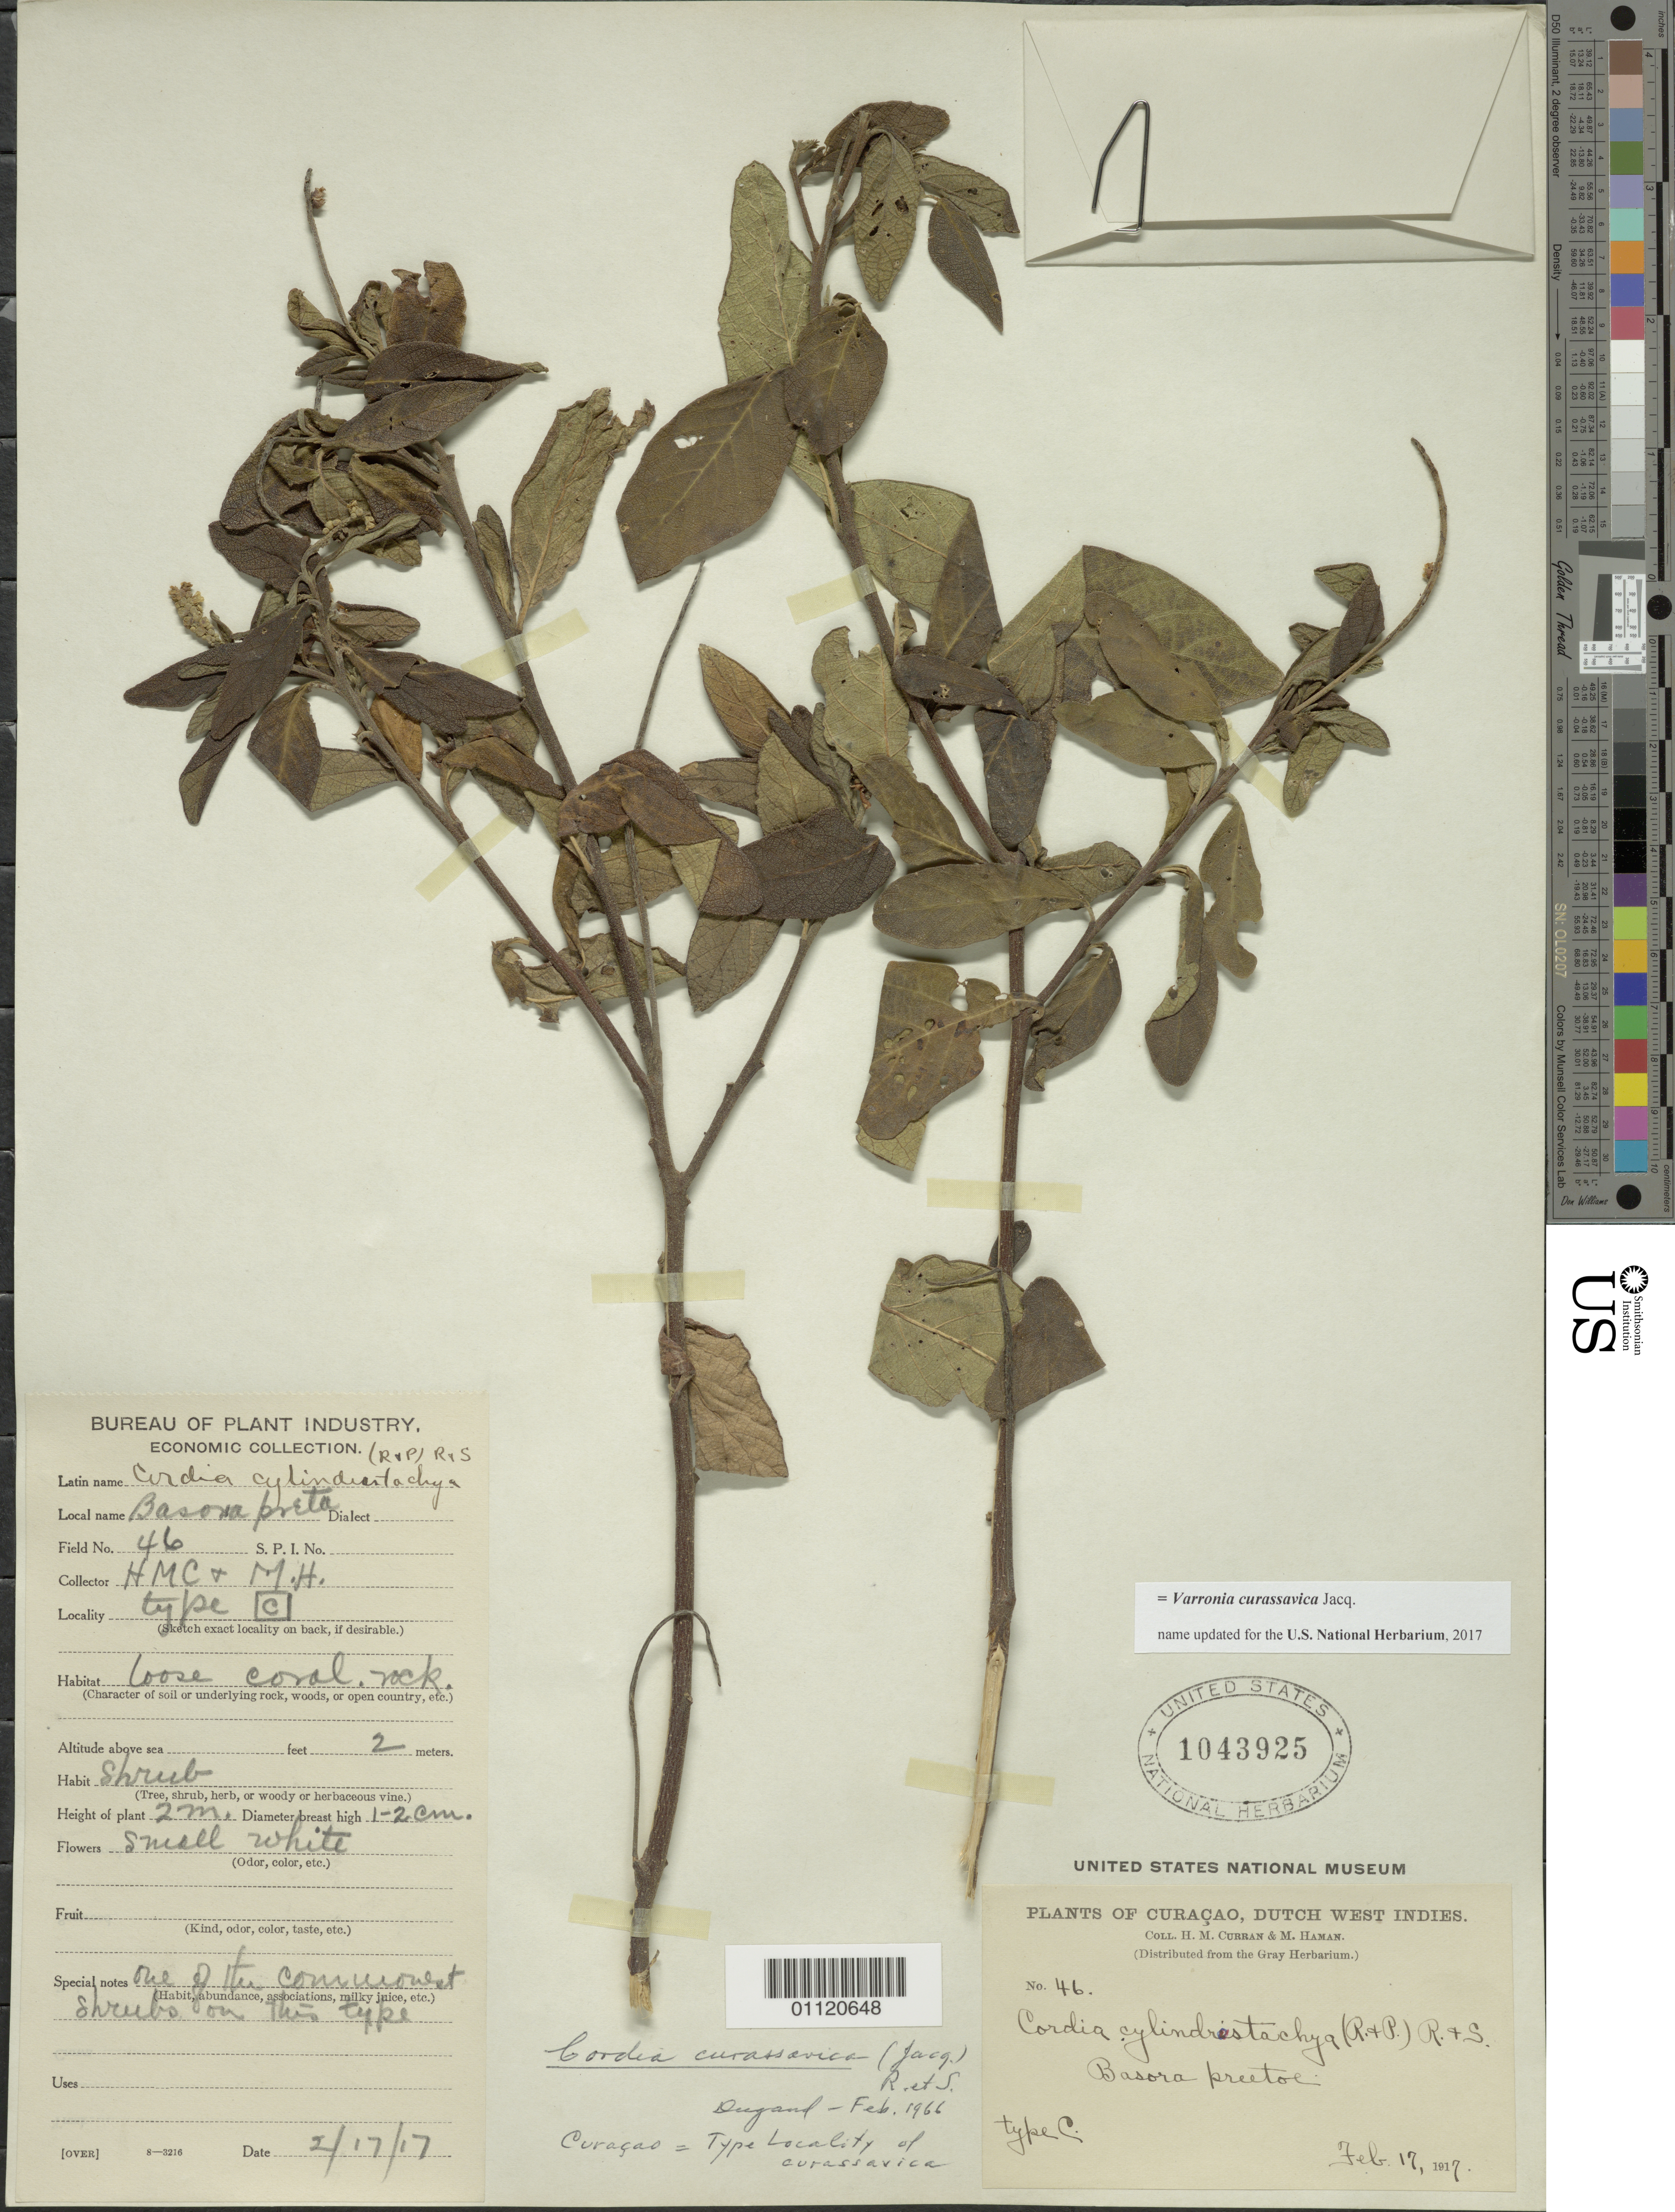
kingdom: Plantae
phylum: Tracheophyta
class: Magnoliopsida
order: Boraginales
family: Cordiaceae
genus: Varronia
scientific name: Varronia curassavica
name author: Jacq.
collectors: H. M. Curran & M. Haman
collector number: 46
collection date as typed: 17 Feb 1917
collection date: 1917-02-17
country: Curaçao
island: Curaçao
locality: Type C | loose coral, rock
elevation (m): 2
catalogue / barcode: US 1043925